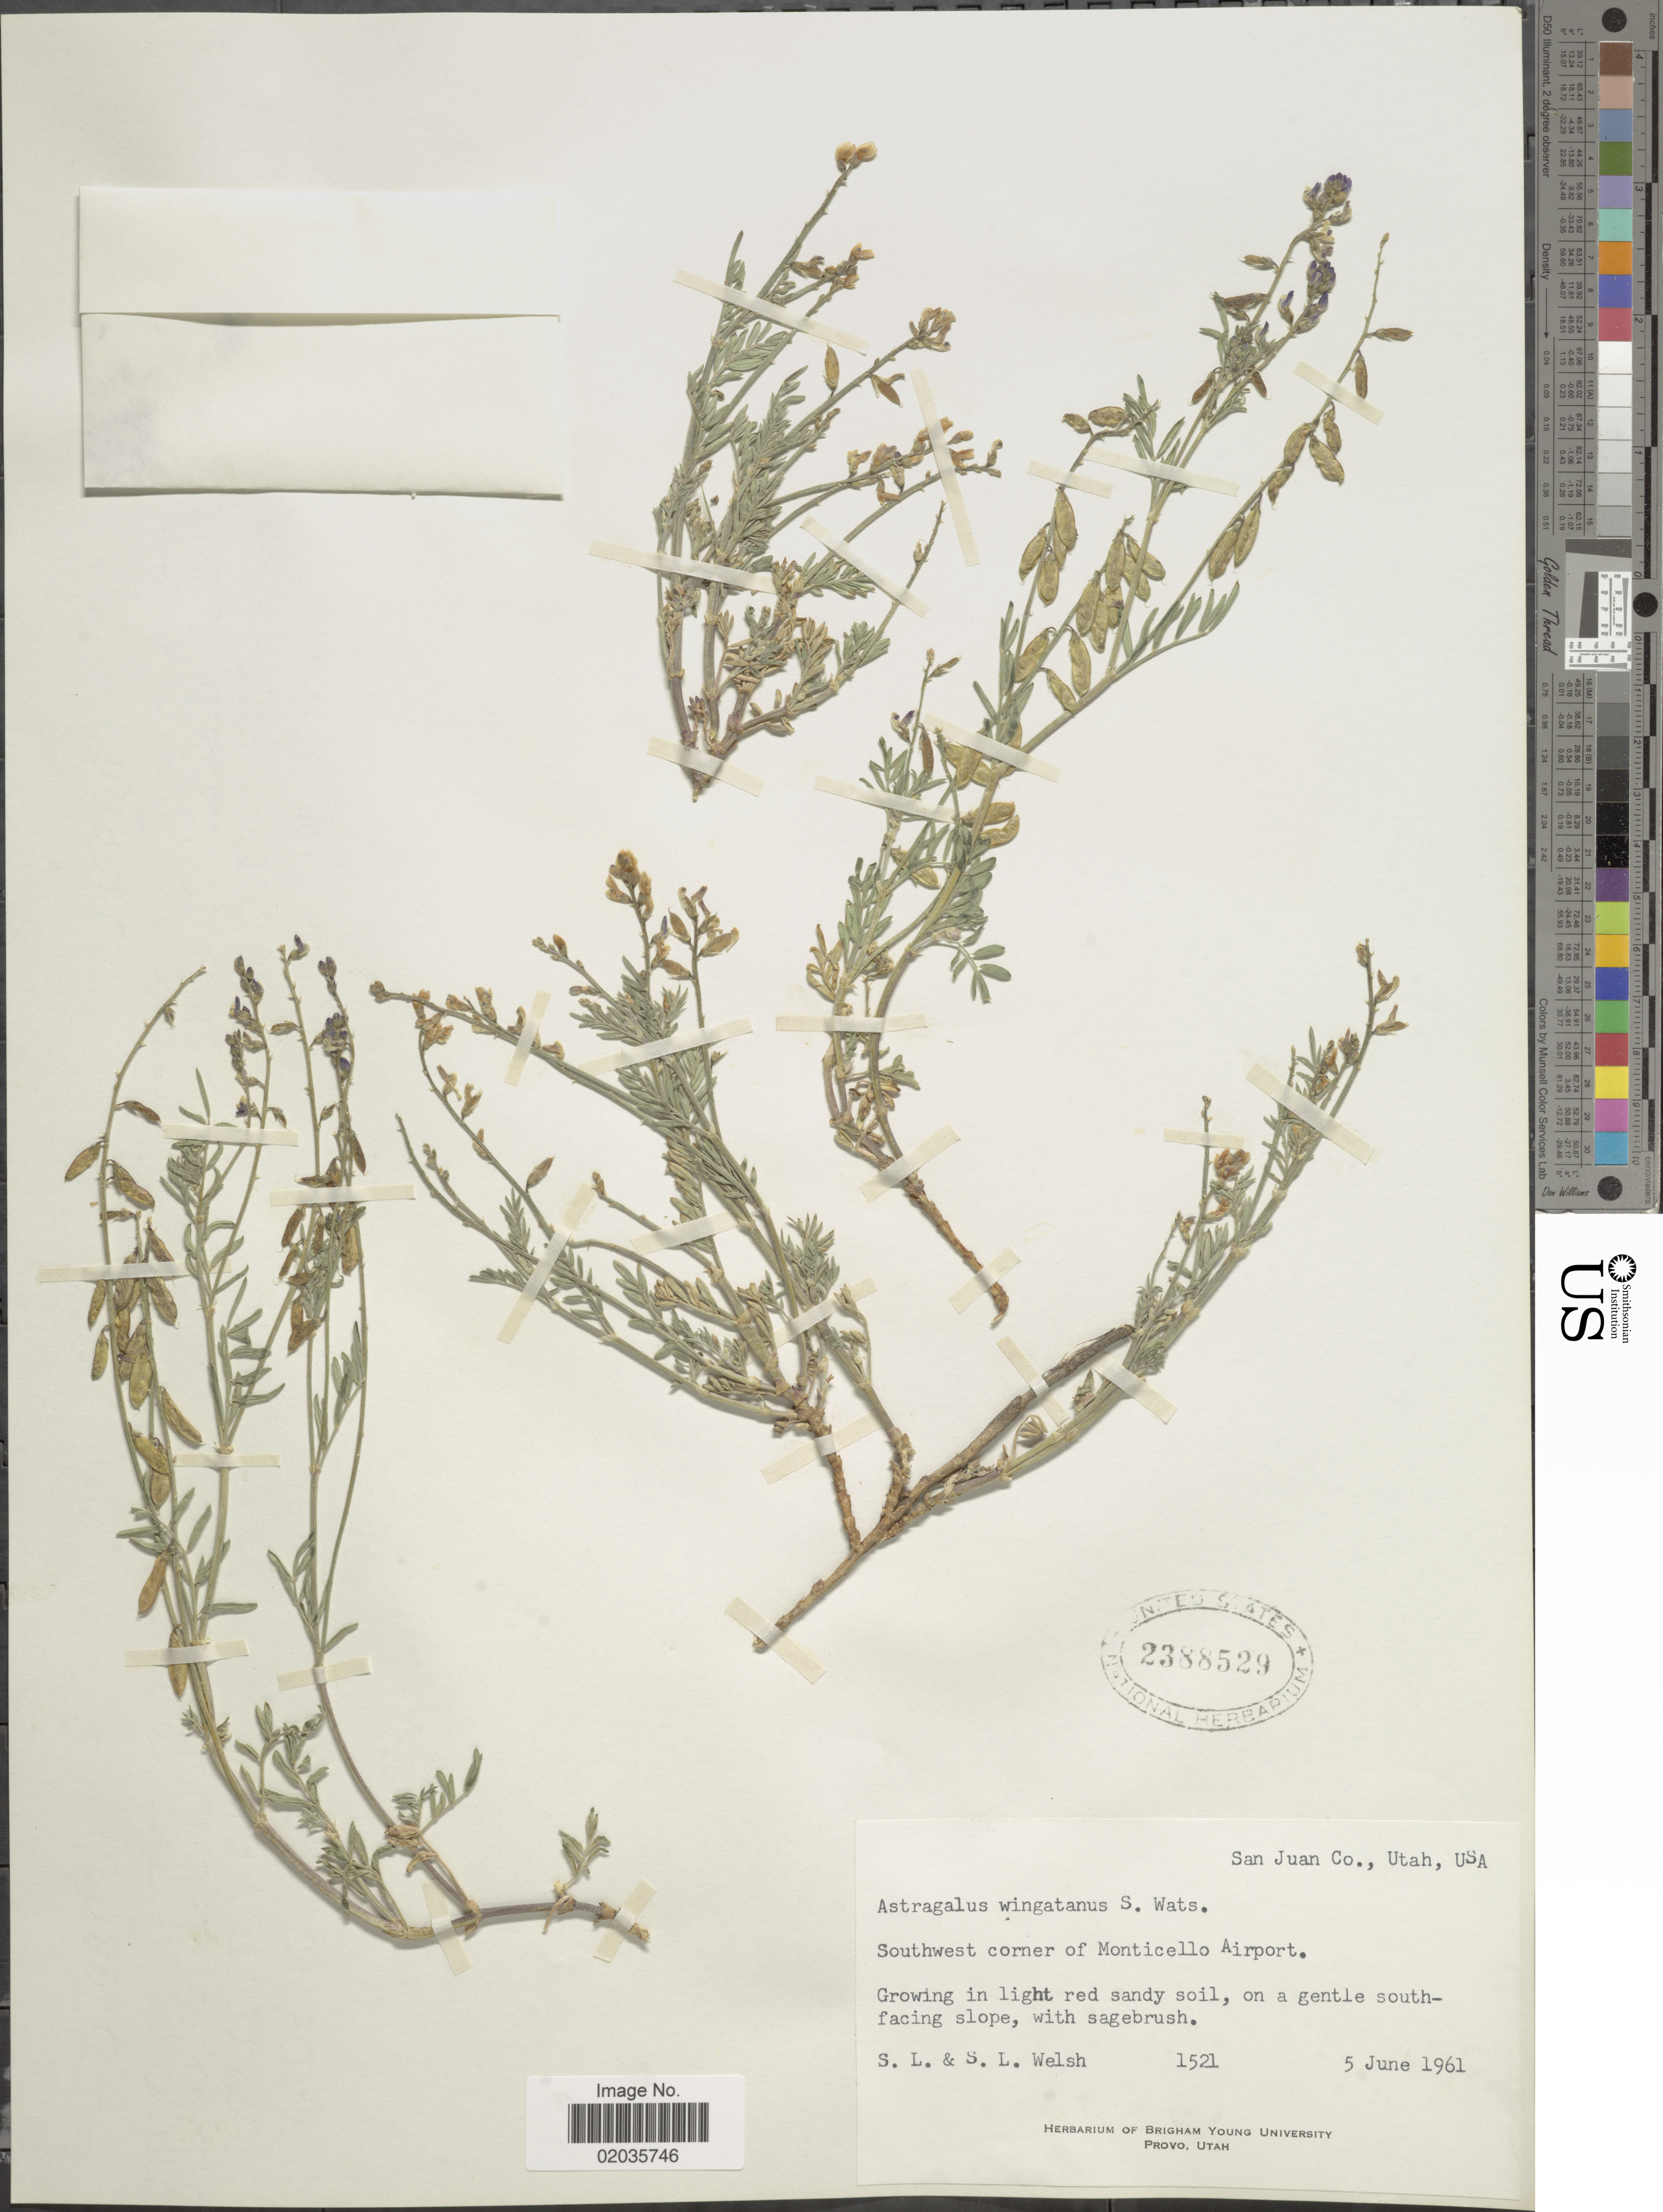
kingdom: Plantae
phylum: Tracheophyta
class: Magnoliopsida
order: Fabales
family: Fabaceae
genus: Astragalus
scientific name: Astragalus wingatanus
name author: S. Watson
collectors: S. Welsh & S. Welsh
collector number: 1521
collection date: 1961-06-05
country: United States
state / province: Utah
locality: San Juan Co., southwest corner of Monticello Airport, on gentle south-facing slope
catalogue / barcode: US 2388529